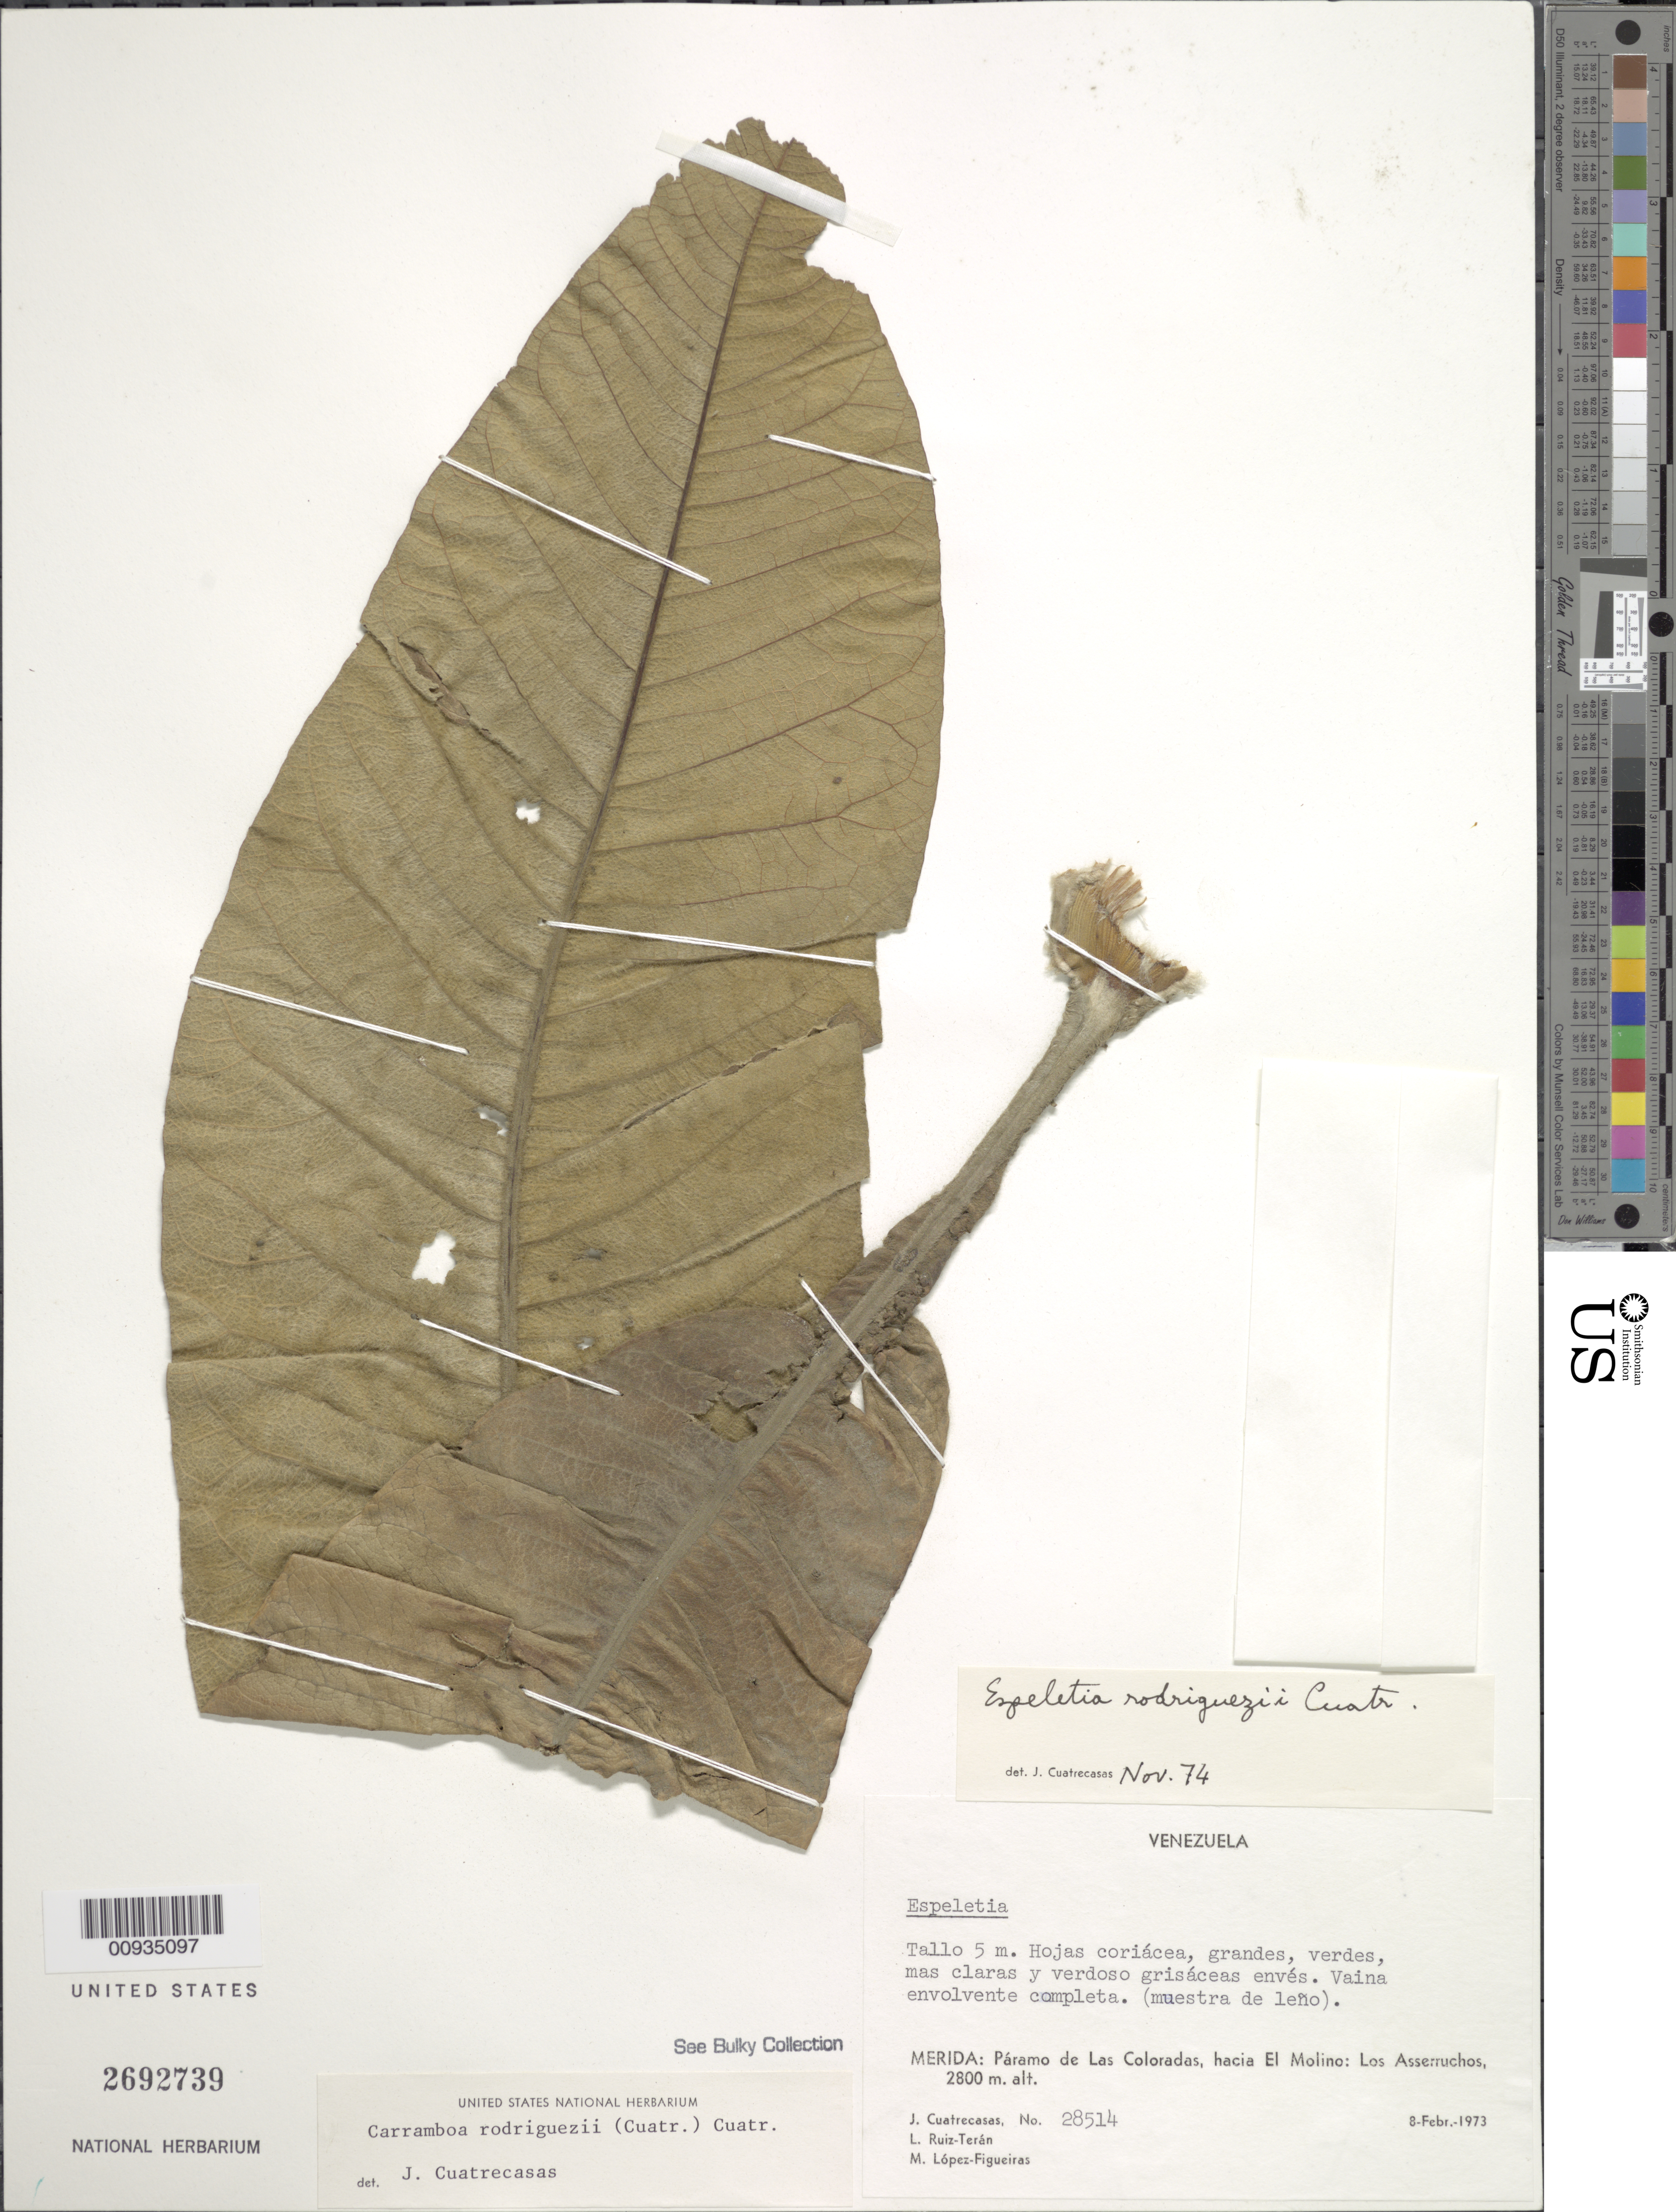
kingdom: Plantae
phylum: Tracheophyta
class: Magnoliopsida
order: Asterales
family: Asteraceae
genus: Carramboa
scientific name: Carramboa rodriguezii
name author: (Cuatrec.) Cuatrec.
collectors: J. Cuatrecasas, L. E. Ruíz-Terán & M. López Figueiras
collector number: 28514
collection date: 1973-02-08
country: Venezuela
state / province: Mérida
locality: Paramo de Las Coloradas, hacia El Molino: Los Asserruchos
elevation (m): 2800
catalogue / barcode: US 2692739